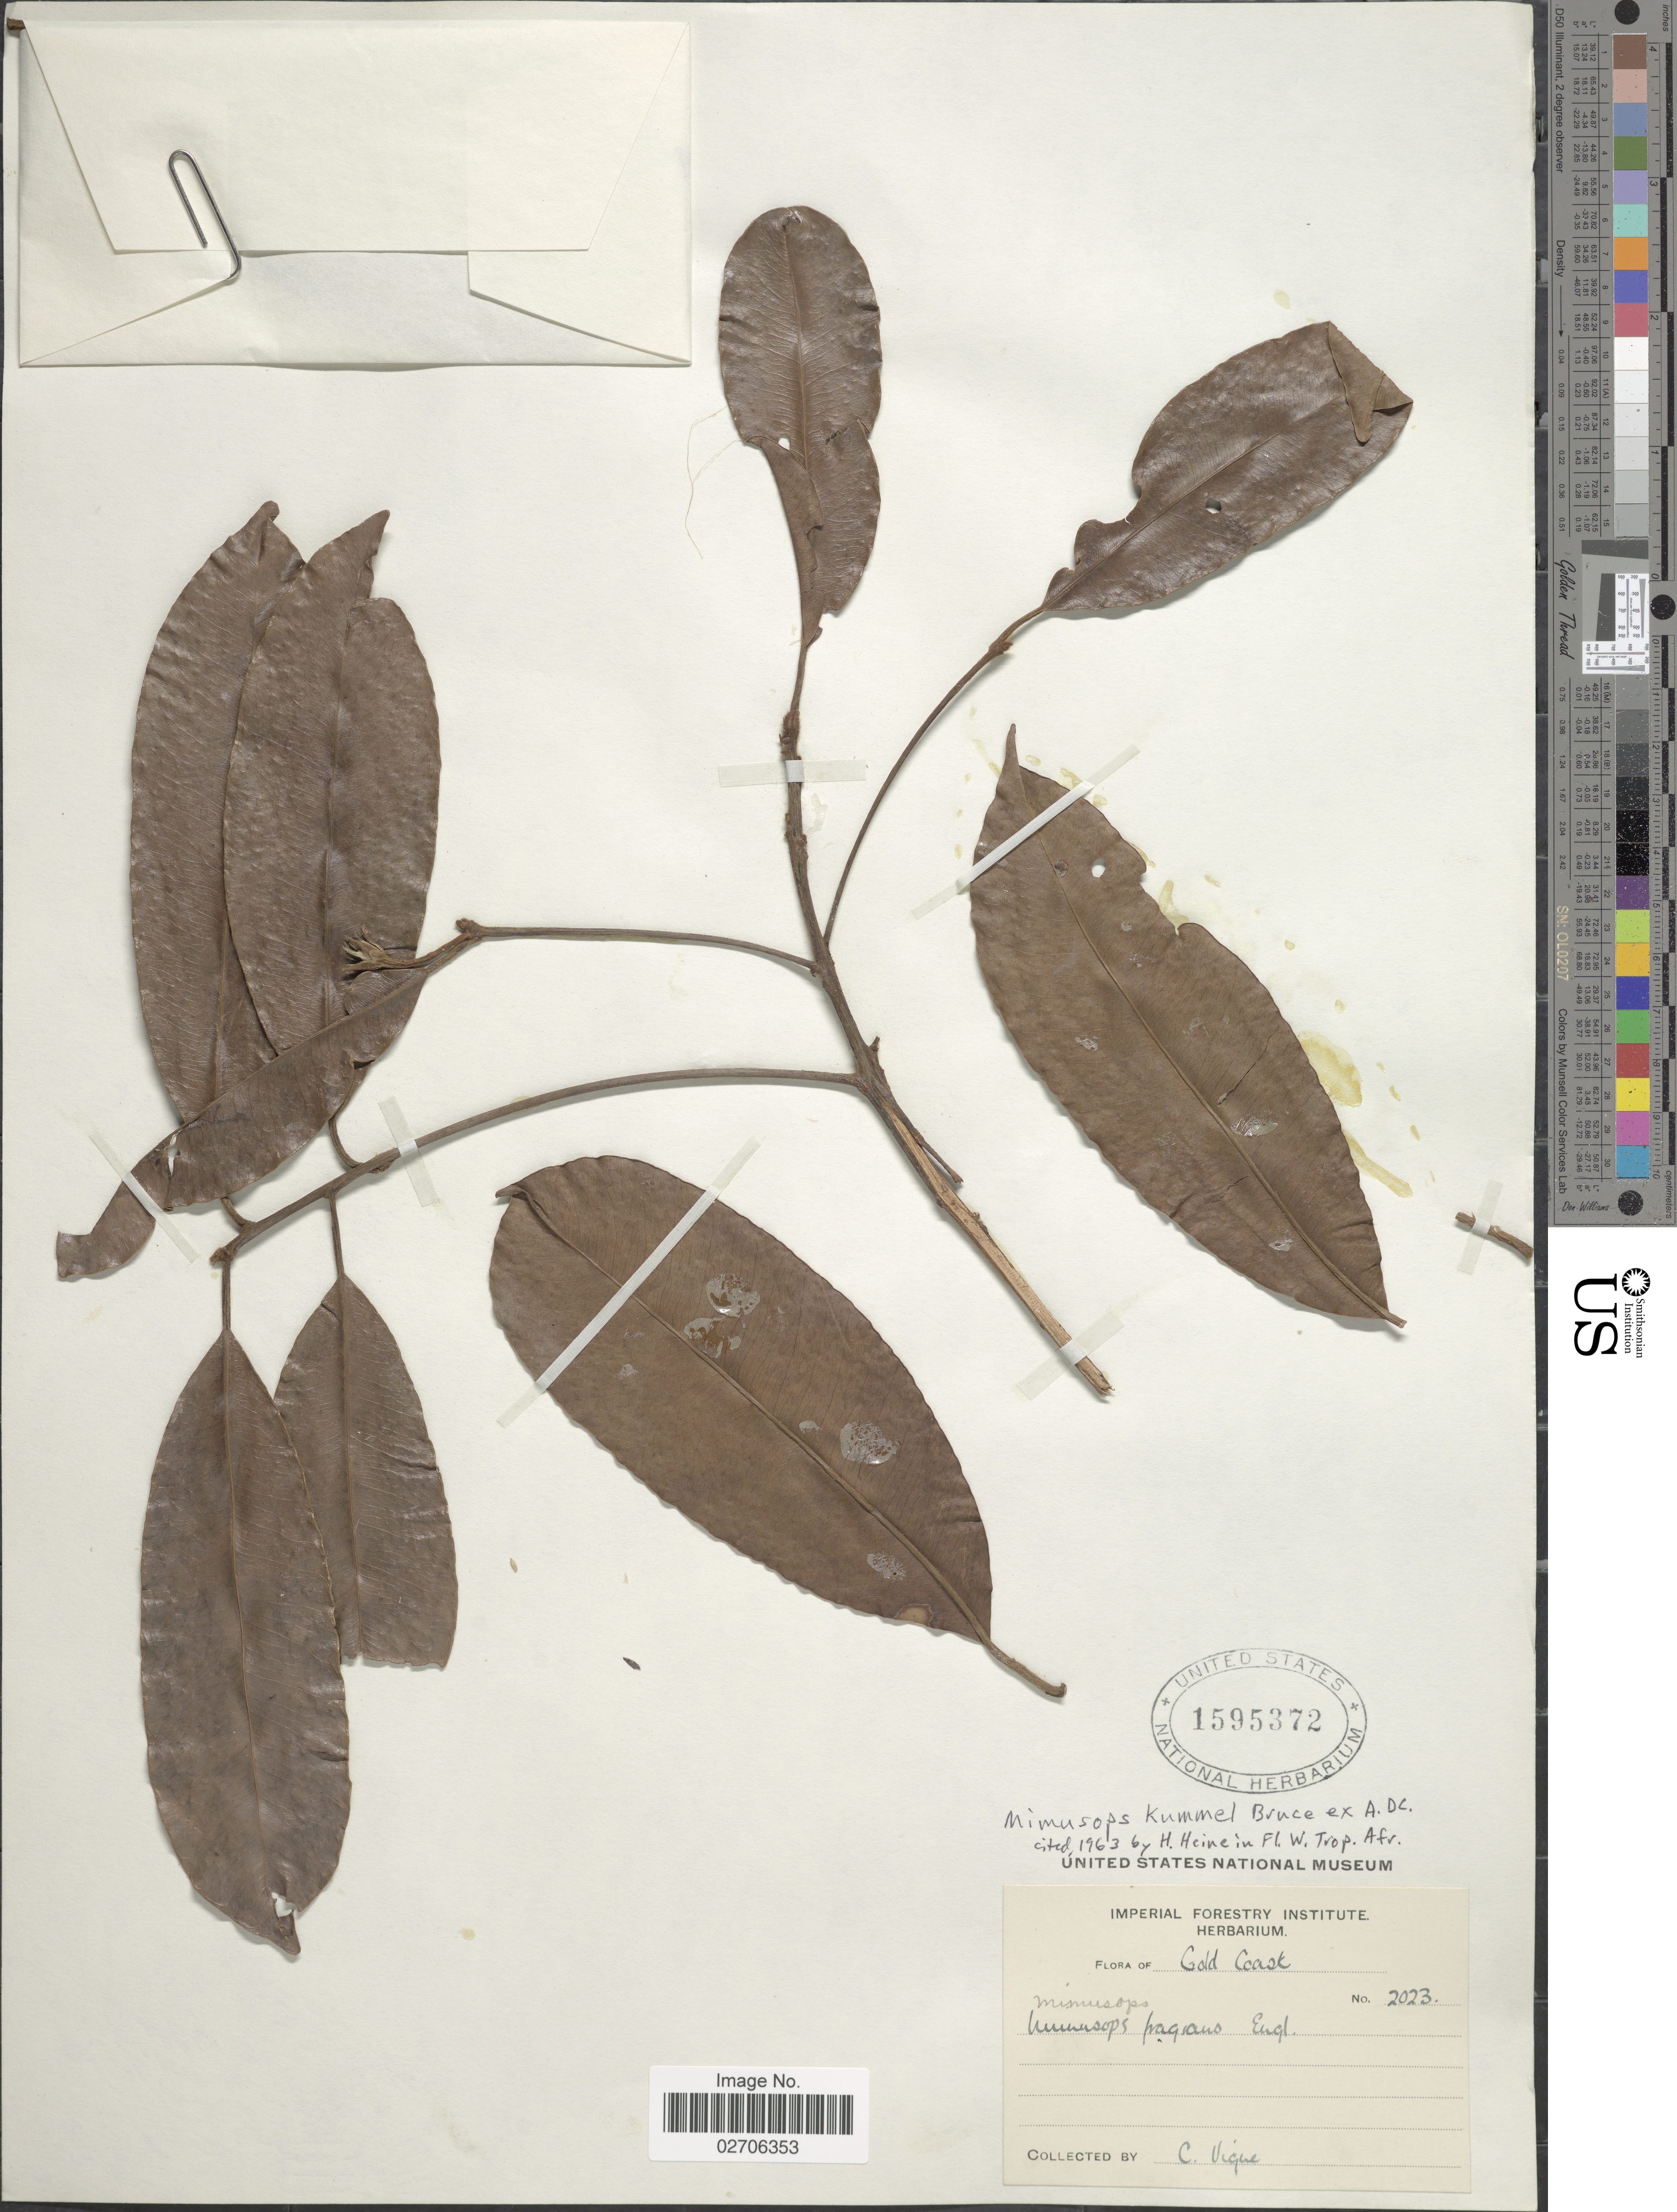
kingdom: Plantae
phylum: Tracheophyta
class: Magnoliopsida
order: Ericales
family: Sapotaceae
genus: Mimusops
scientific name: Mimusops kummel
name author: Hochst. ex A. DC.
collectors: C. Vigne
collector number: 2023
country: Ghana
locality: Gold Coast.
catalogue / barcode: US 1595372